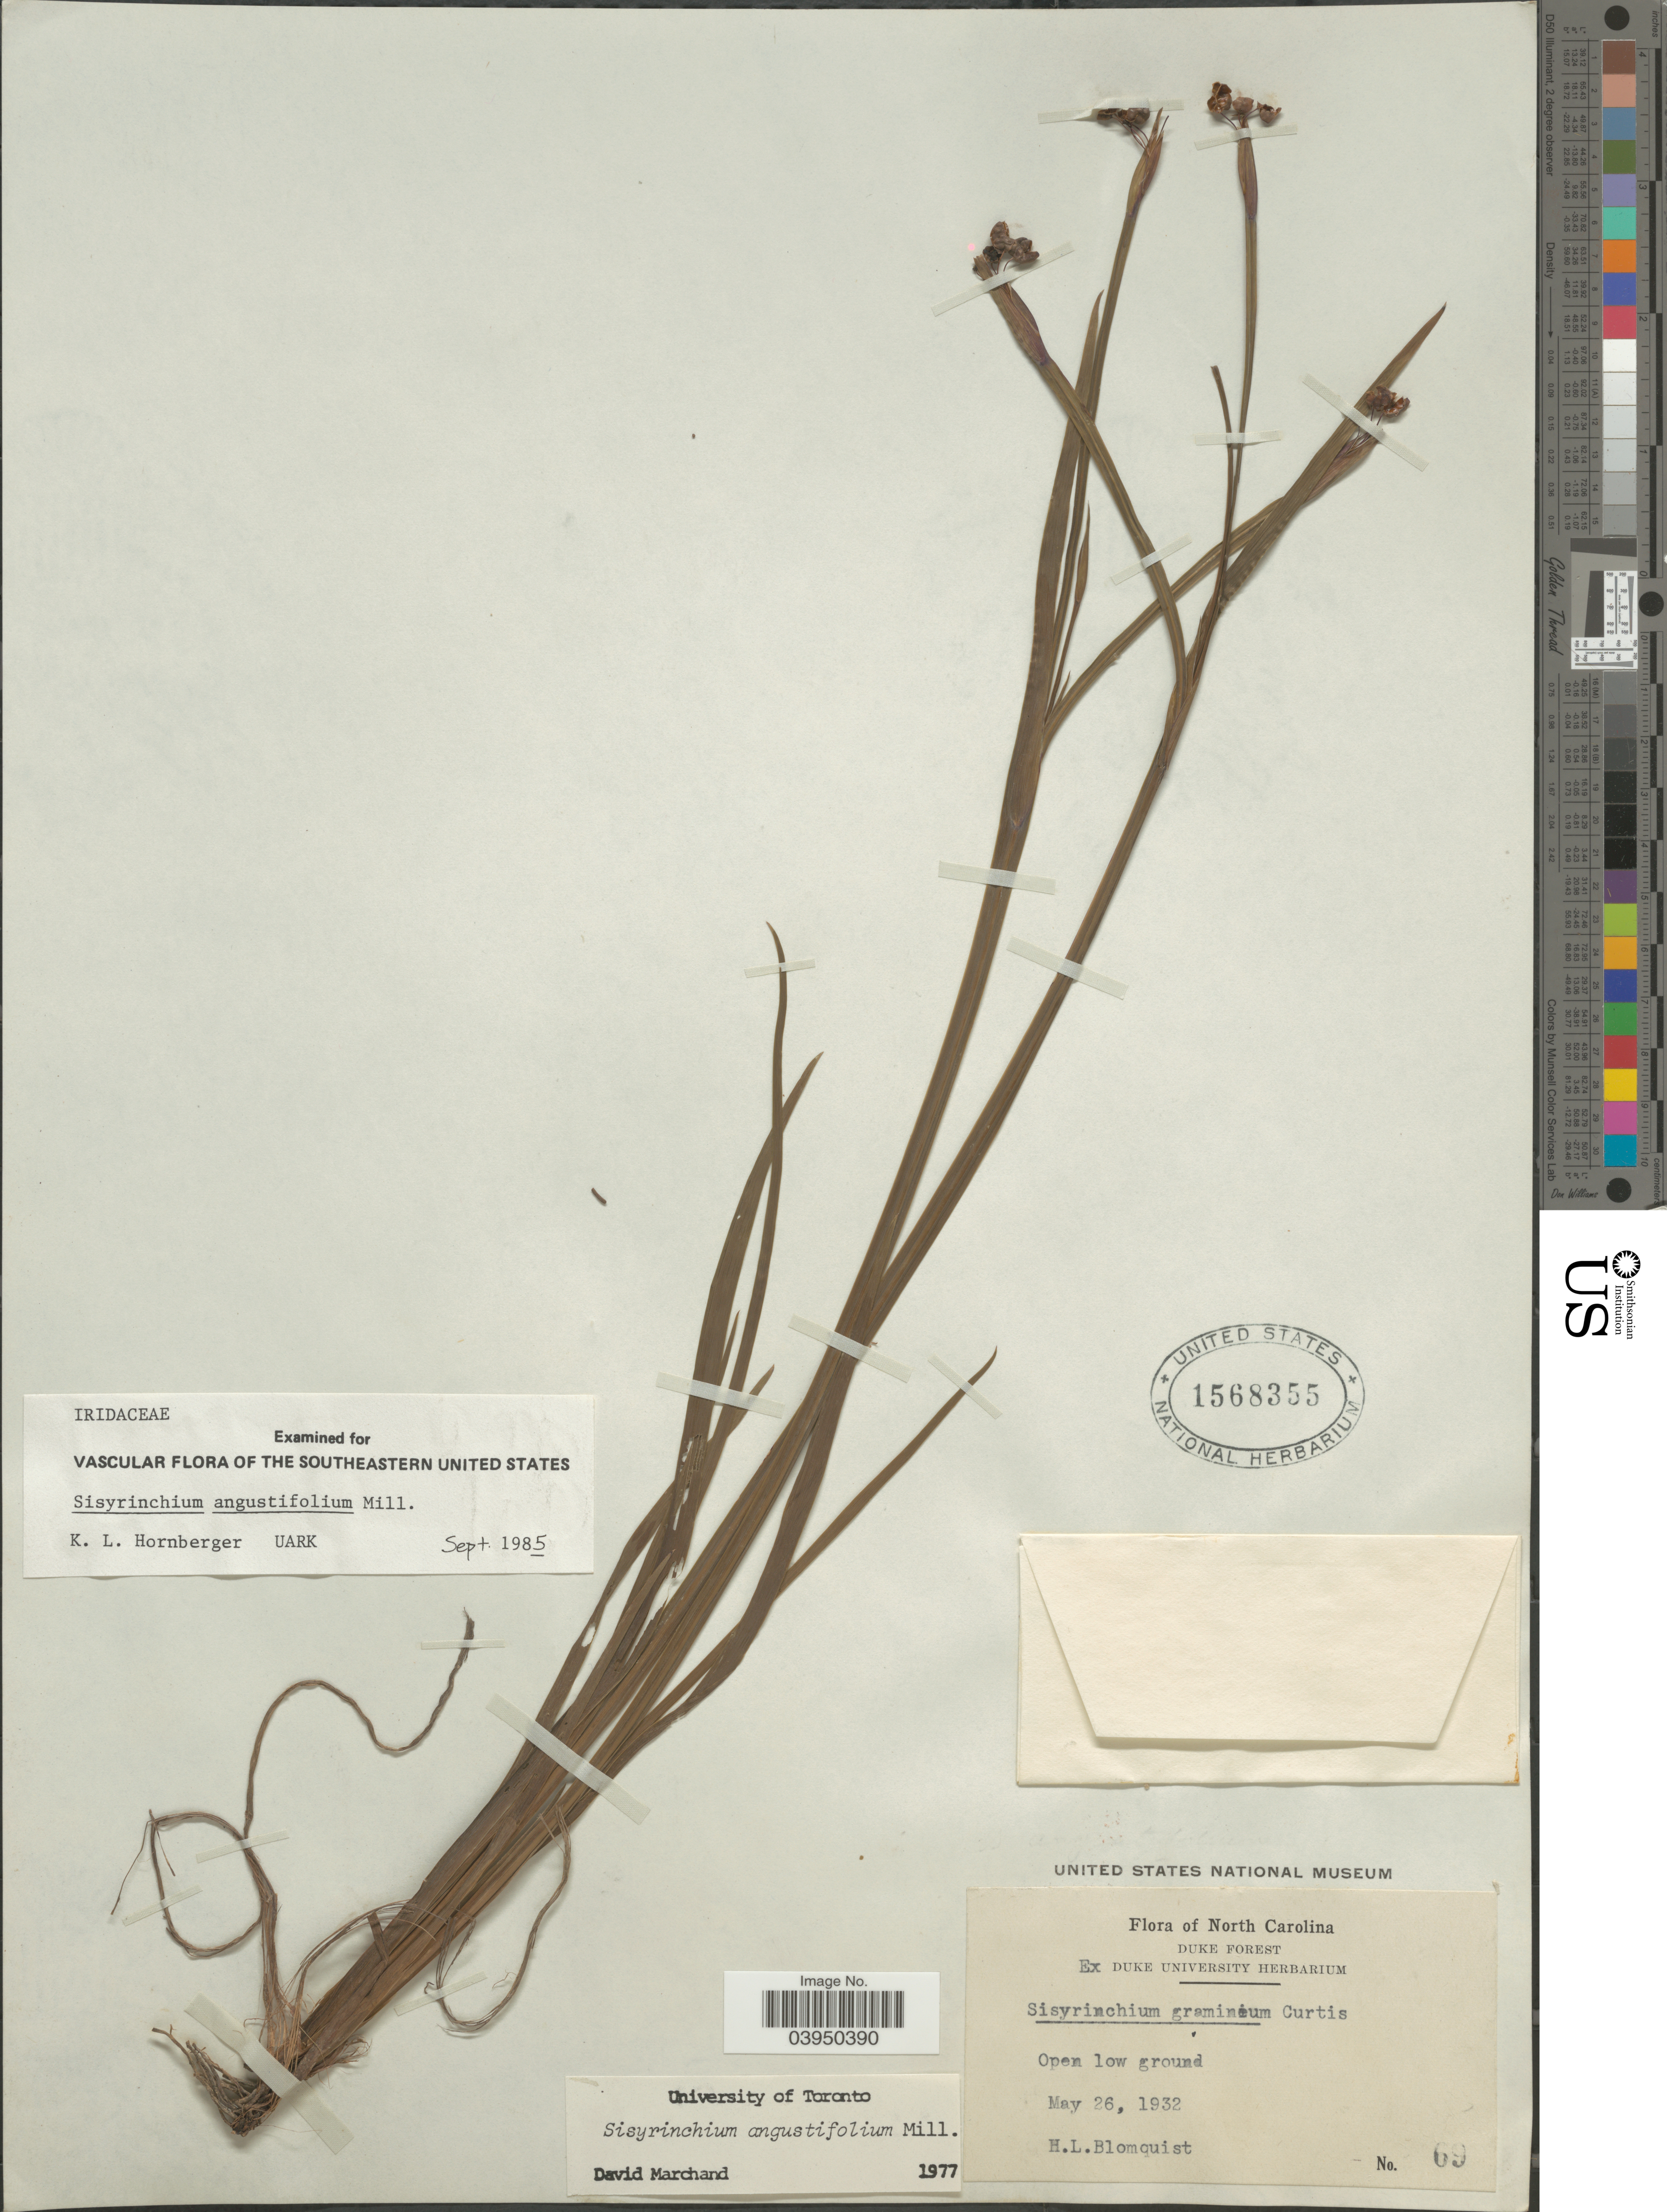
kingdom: Plantae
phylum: Tracheophyta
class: Liliopsida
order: Asparagales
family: Iridaceae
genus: Sisyrinchium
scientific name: Sisyrinchium angustifolium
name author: Mill.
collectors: H. Blomquist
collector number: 69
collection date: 1932-05-26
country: United States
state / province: North Carolina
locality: Duke Forest.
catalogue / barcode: US 1568355